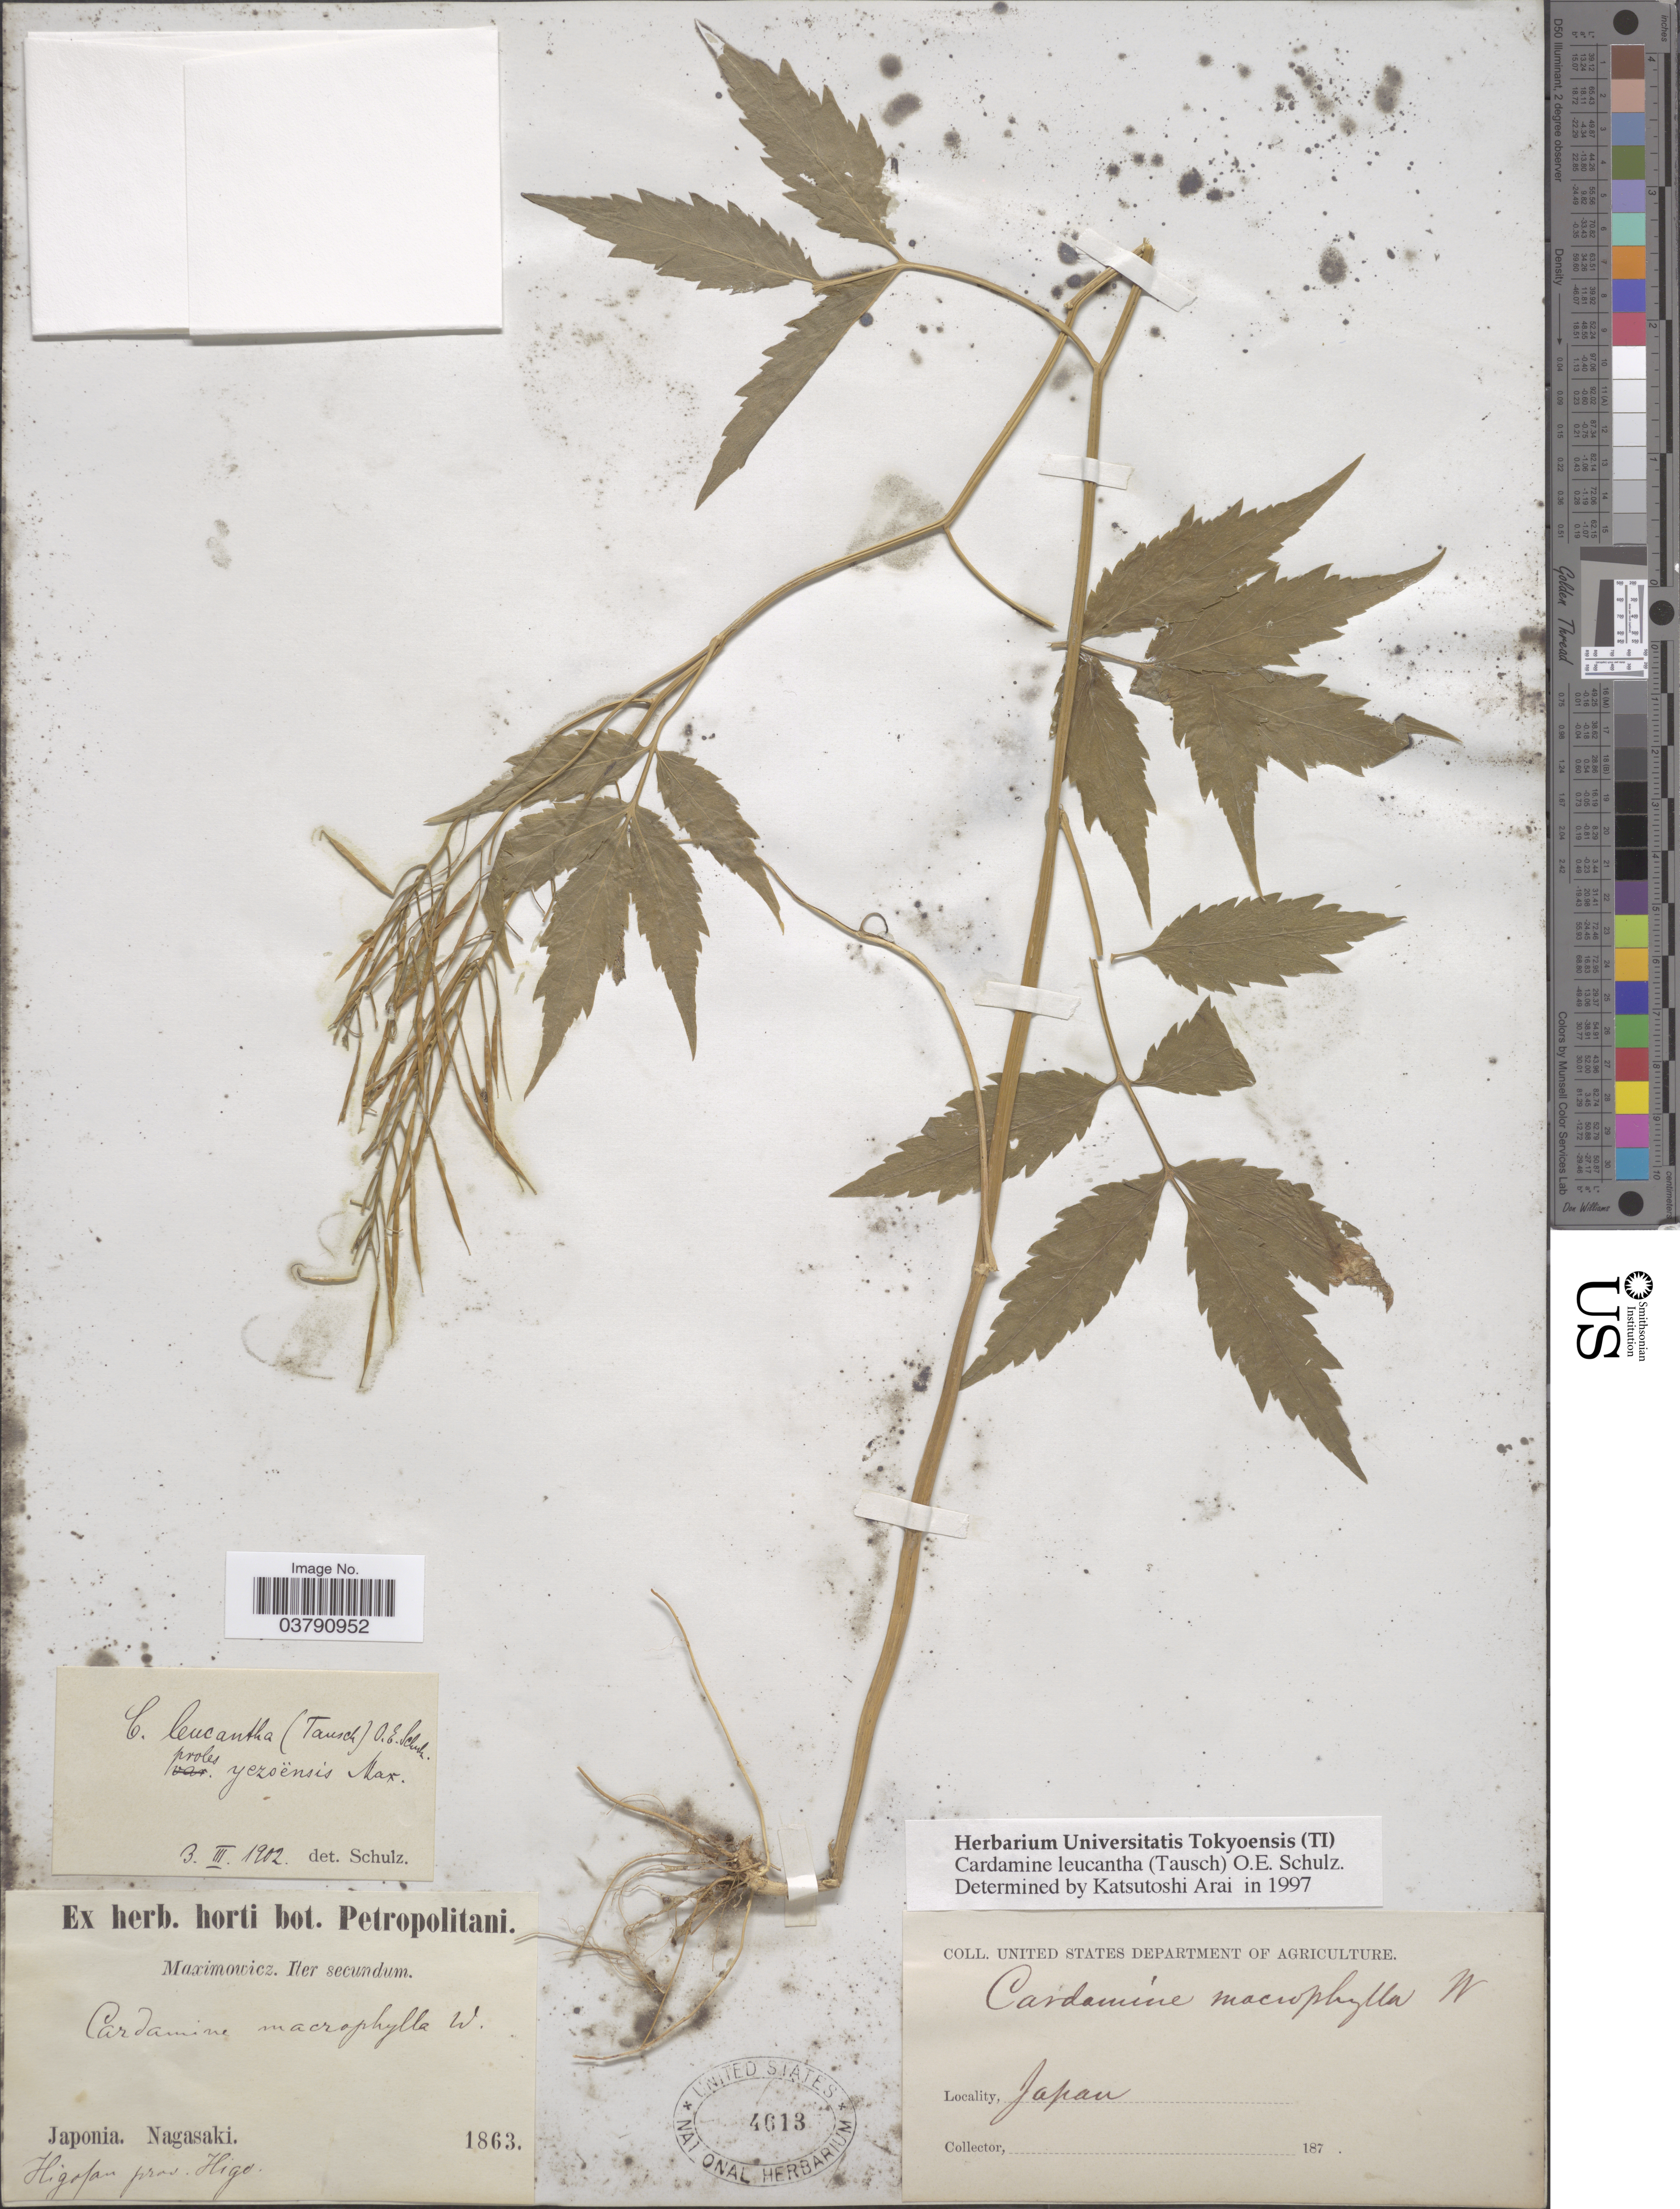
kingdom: Plantae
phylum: Tracheophyta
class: Magnoliopsida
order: Brassicales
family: Brassicaceae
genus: Cardamine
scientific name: Cardamine leucantha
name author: (Tausch) O.E. Schulz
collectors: Maximowicz, --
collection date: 1863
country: Japan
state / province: Nagasaki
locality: Japonia. Higosan. prov. Higo.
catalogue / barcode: US 4613